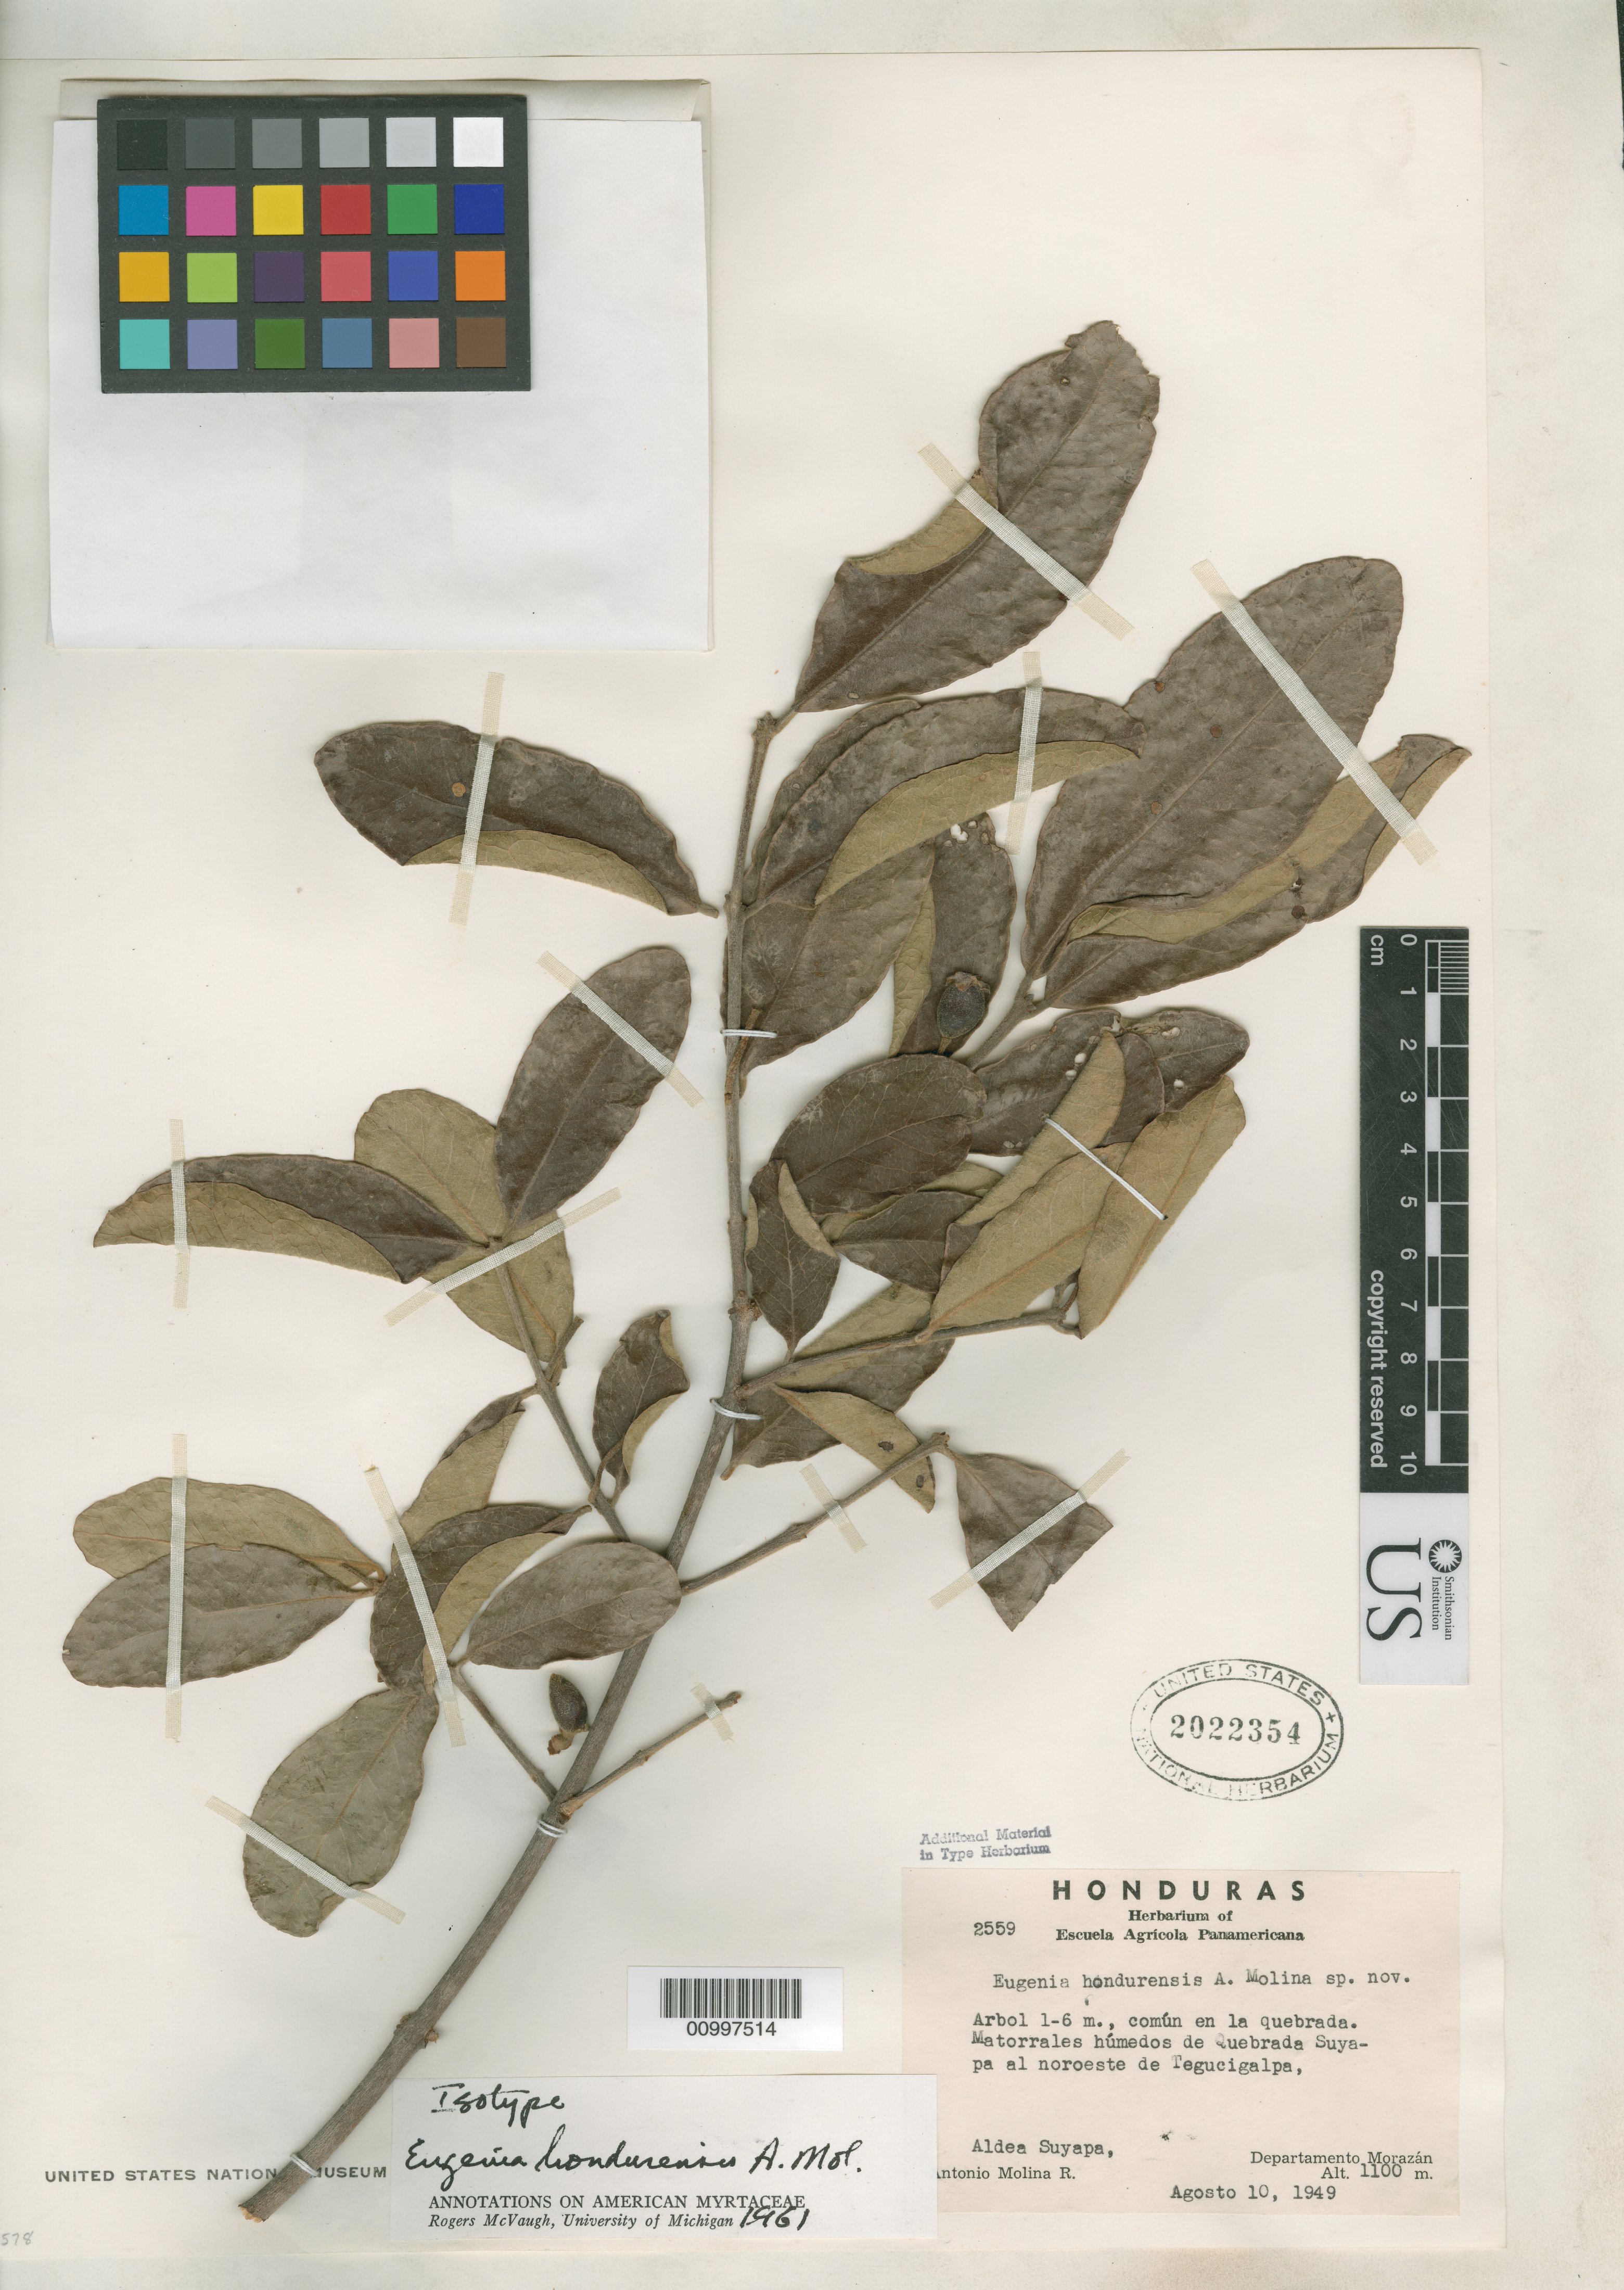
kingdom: Plantae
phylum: Tracheophyta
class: Magnoliopsida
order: Myrtales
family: Myrtaceae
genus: Eugenia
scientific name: Eugenia hondurensis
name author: Ant. Molina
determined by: McVaugh, R.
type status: Isotype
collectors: A. Molina R.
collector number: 2559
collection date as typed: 10 Aug 1949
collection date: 1949-08-10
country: Honduras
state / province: Fco. Morazán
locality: Matorrales húmedos de Quebrada Suyapa al noroeste de Tegucigalpa. Aldea Suyapa.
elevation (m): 1100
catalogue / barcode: US 2022354